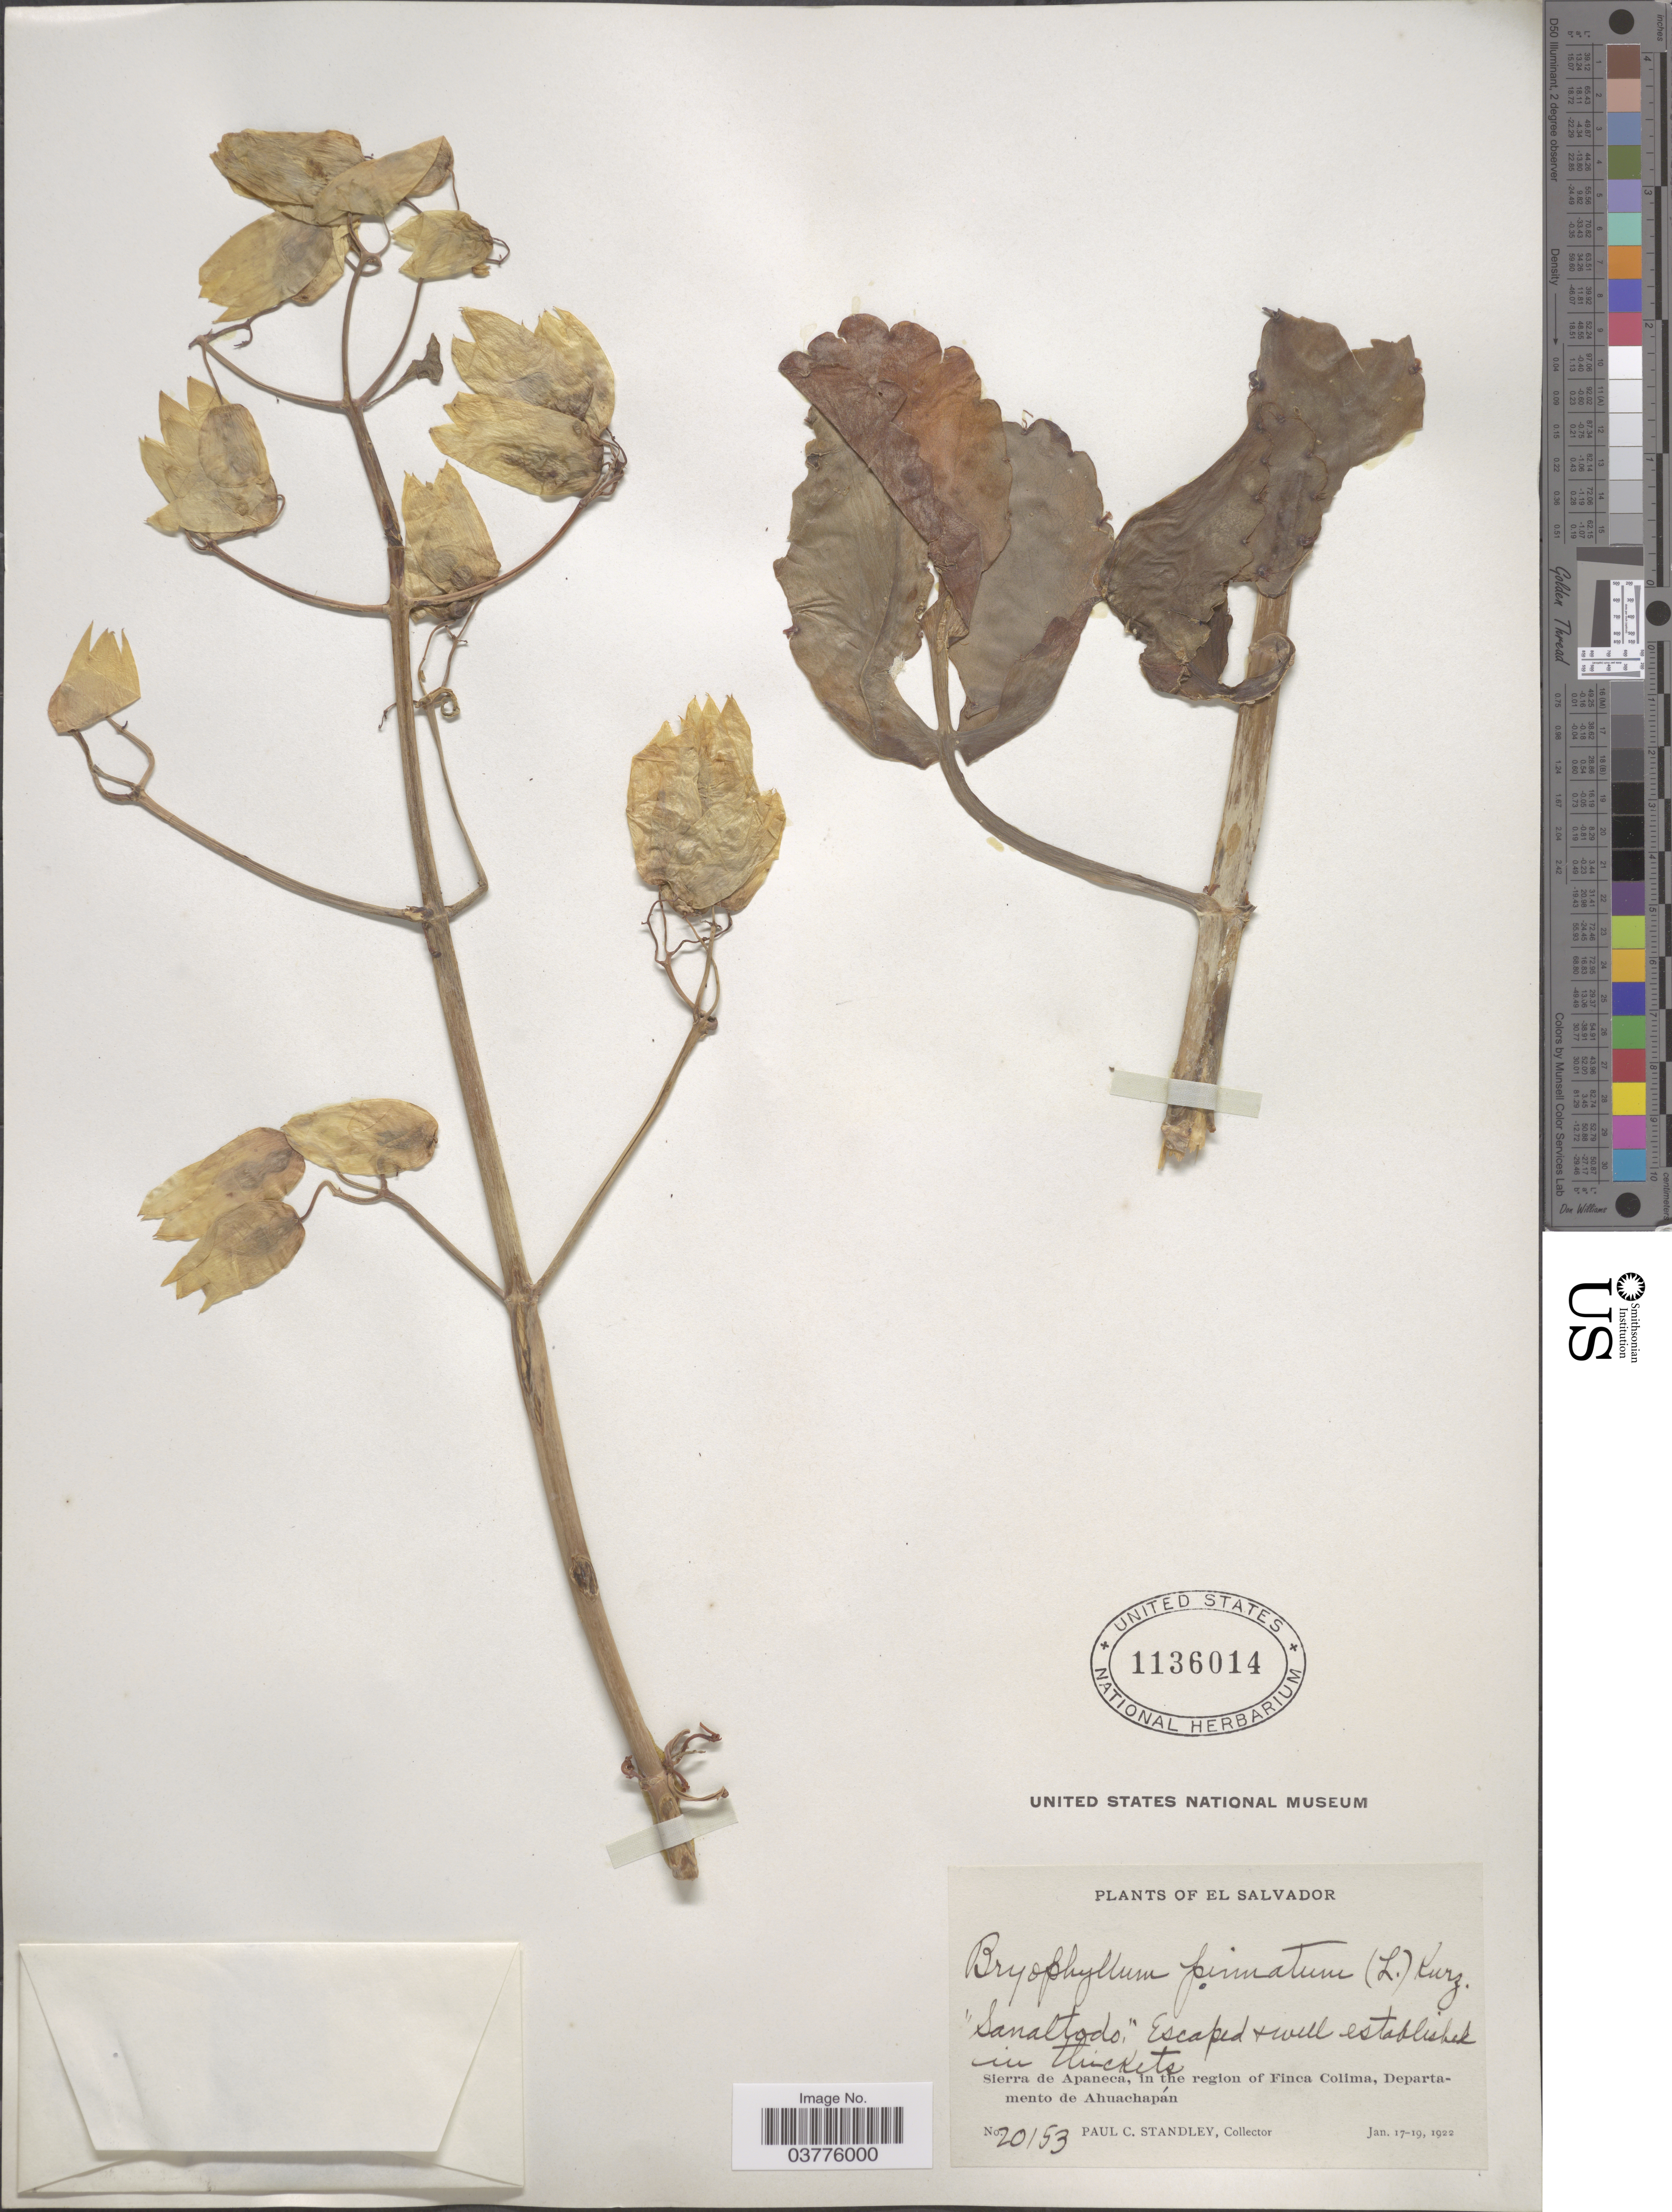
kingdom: Plantae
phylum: Tracheophyta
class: Magnoliopsida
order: Saxifragales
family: Crassulaceae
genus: Kalanchoe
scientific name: Kalanchoe pinnata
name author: (Lam.) Pers.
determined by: Strong, Mark T., (BOT), Smithsonian Institution - National Museum of Natural History (UNITED STATES)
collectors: P. C. Standley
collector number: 20153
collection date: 1922-01-17/1922-01-19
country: El Salvador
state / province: Ahuachapan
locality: Sierra de Apaneca, in the region of Finca Colima, Departamento de Ahuachapán.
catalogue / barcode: US 1136014